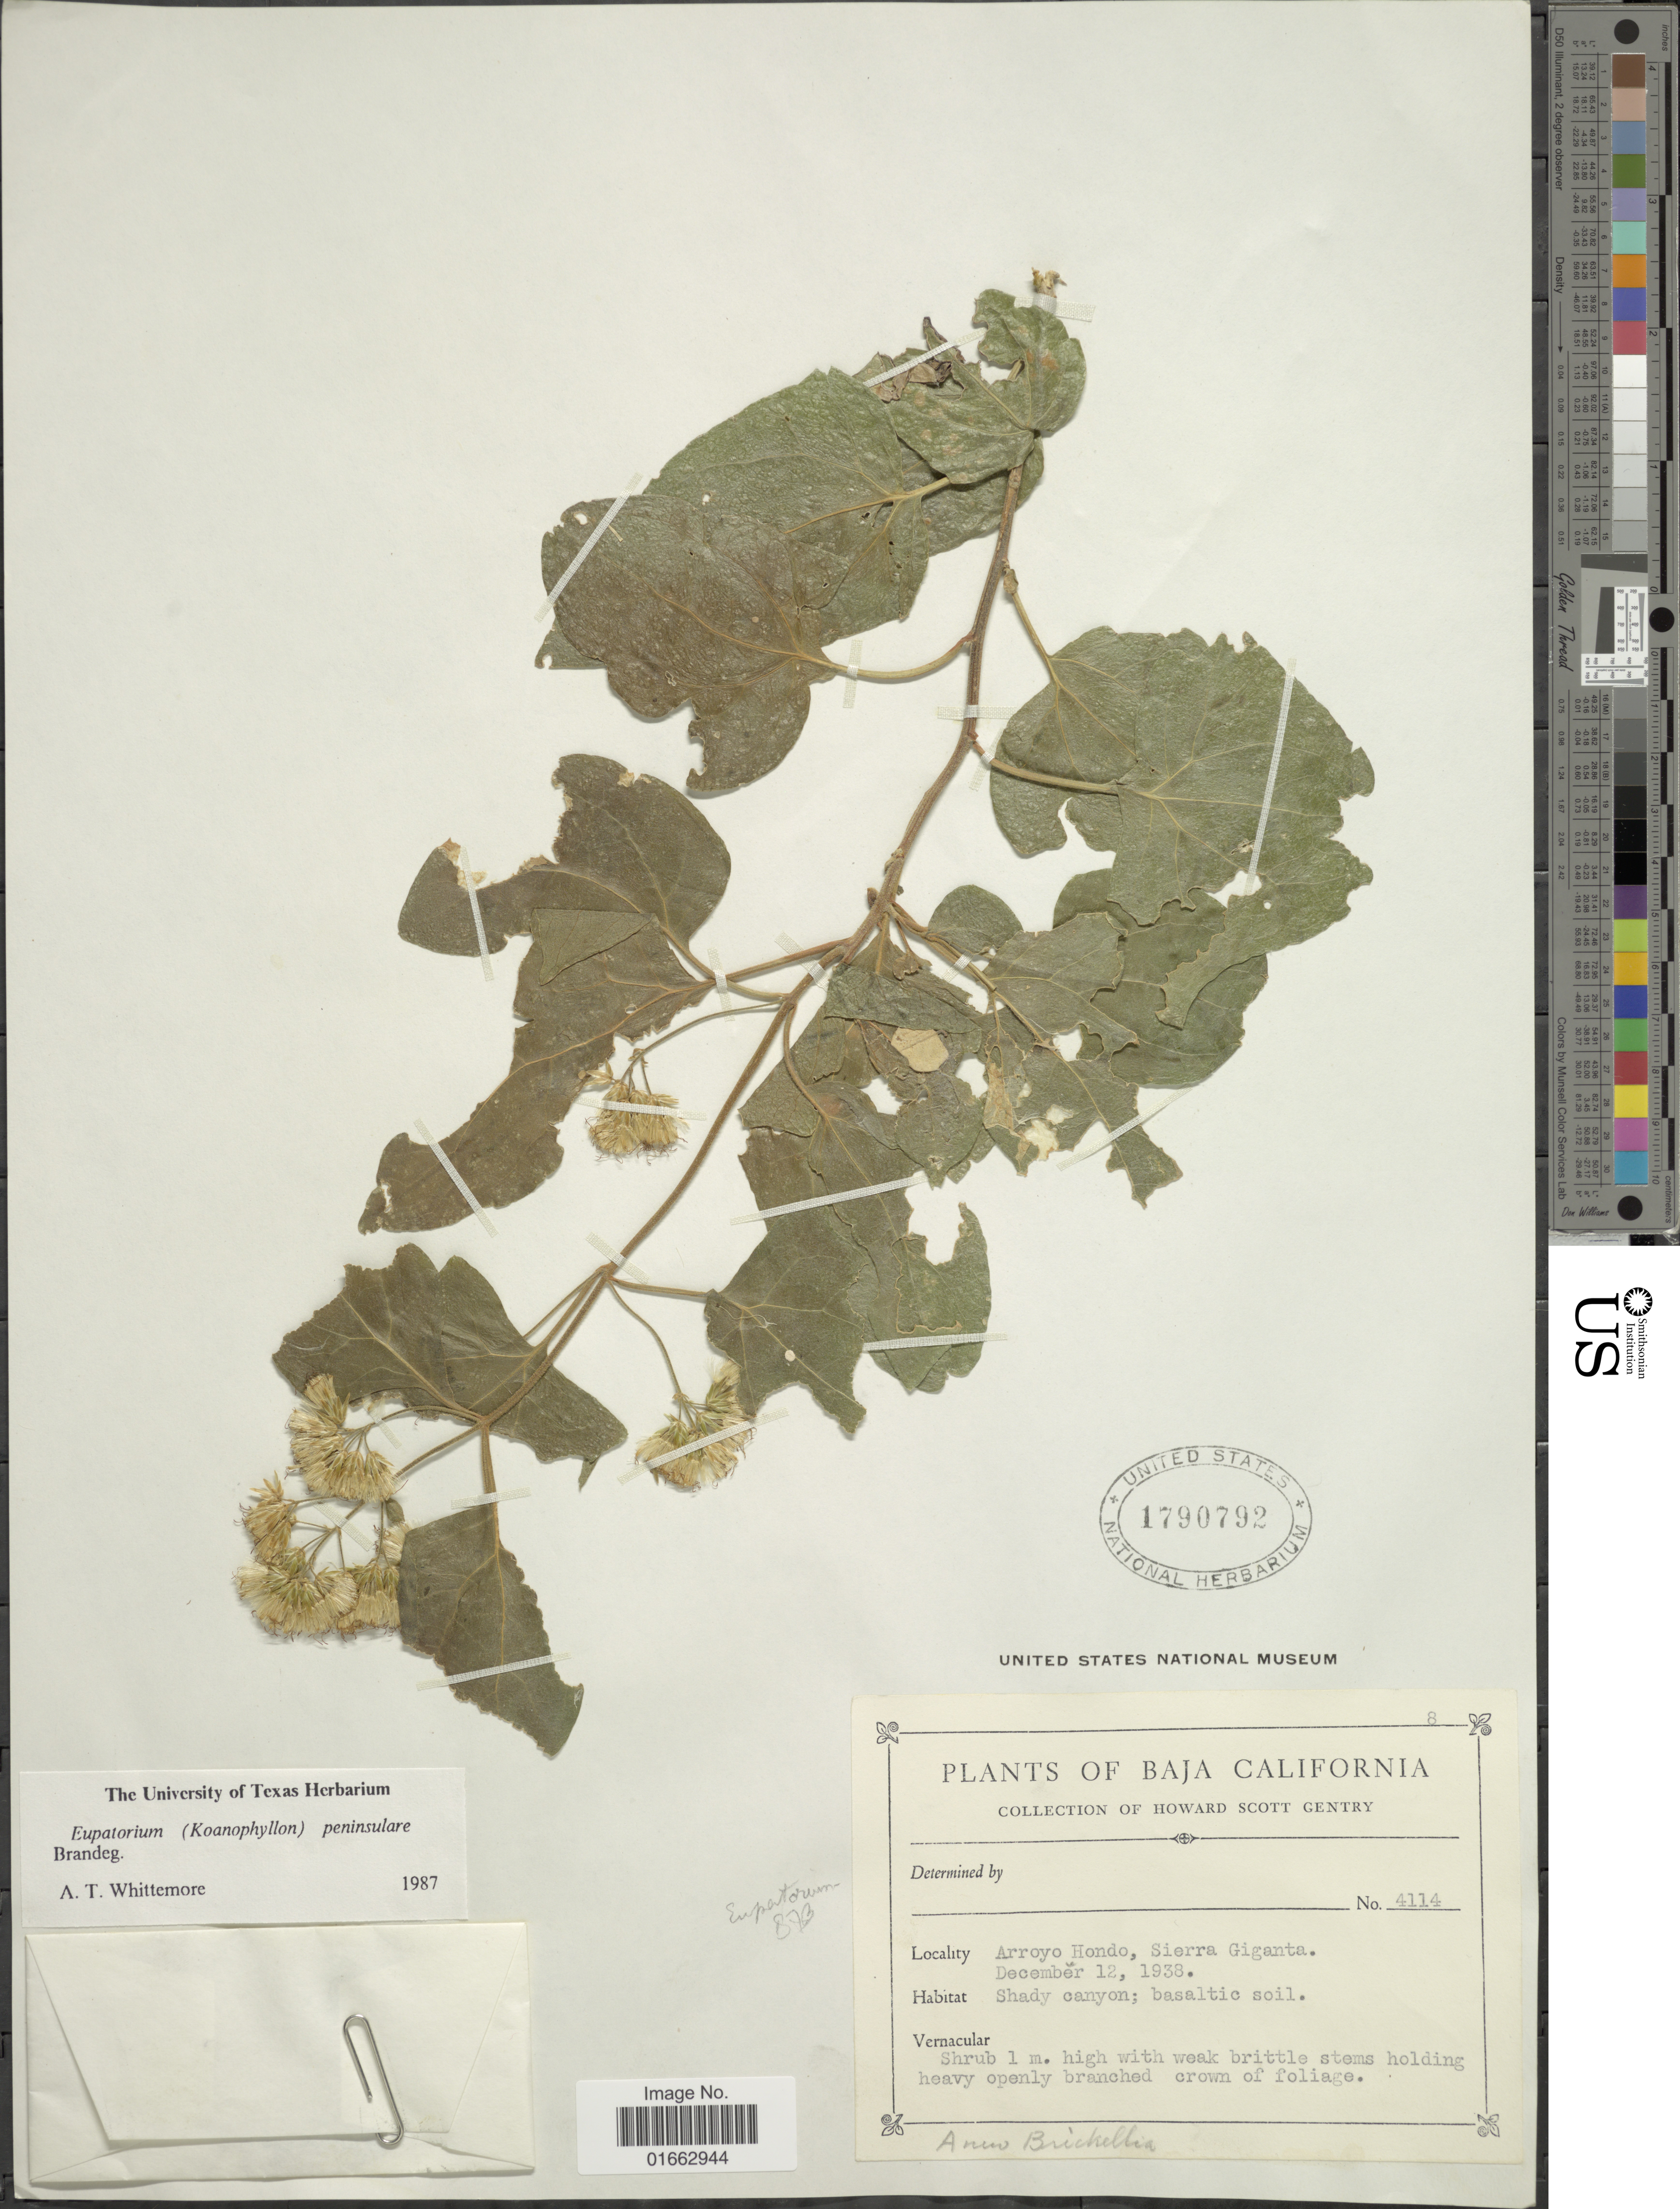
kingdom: Plantae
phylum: Tracheophyta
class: Magnoliopsida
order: Asterales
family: Asteraceae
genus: Critonia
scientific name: Critonia peninsularis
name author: (Brandegee) R.M. King & H. Rob.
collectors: H. S. Gentry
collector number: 4114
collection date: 1938-12-12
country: Mexico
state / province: Baja California Sur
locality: Arroyo Hondo, Sierra Giganta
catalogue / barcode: US 1790792